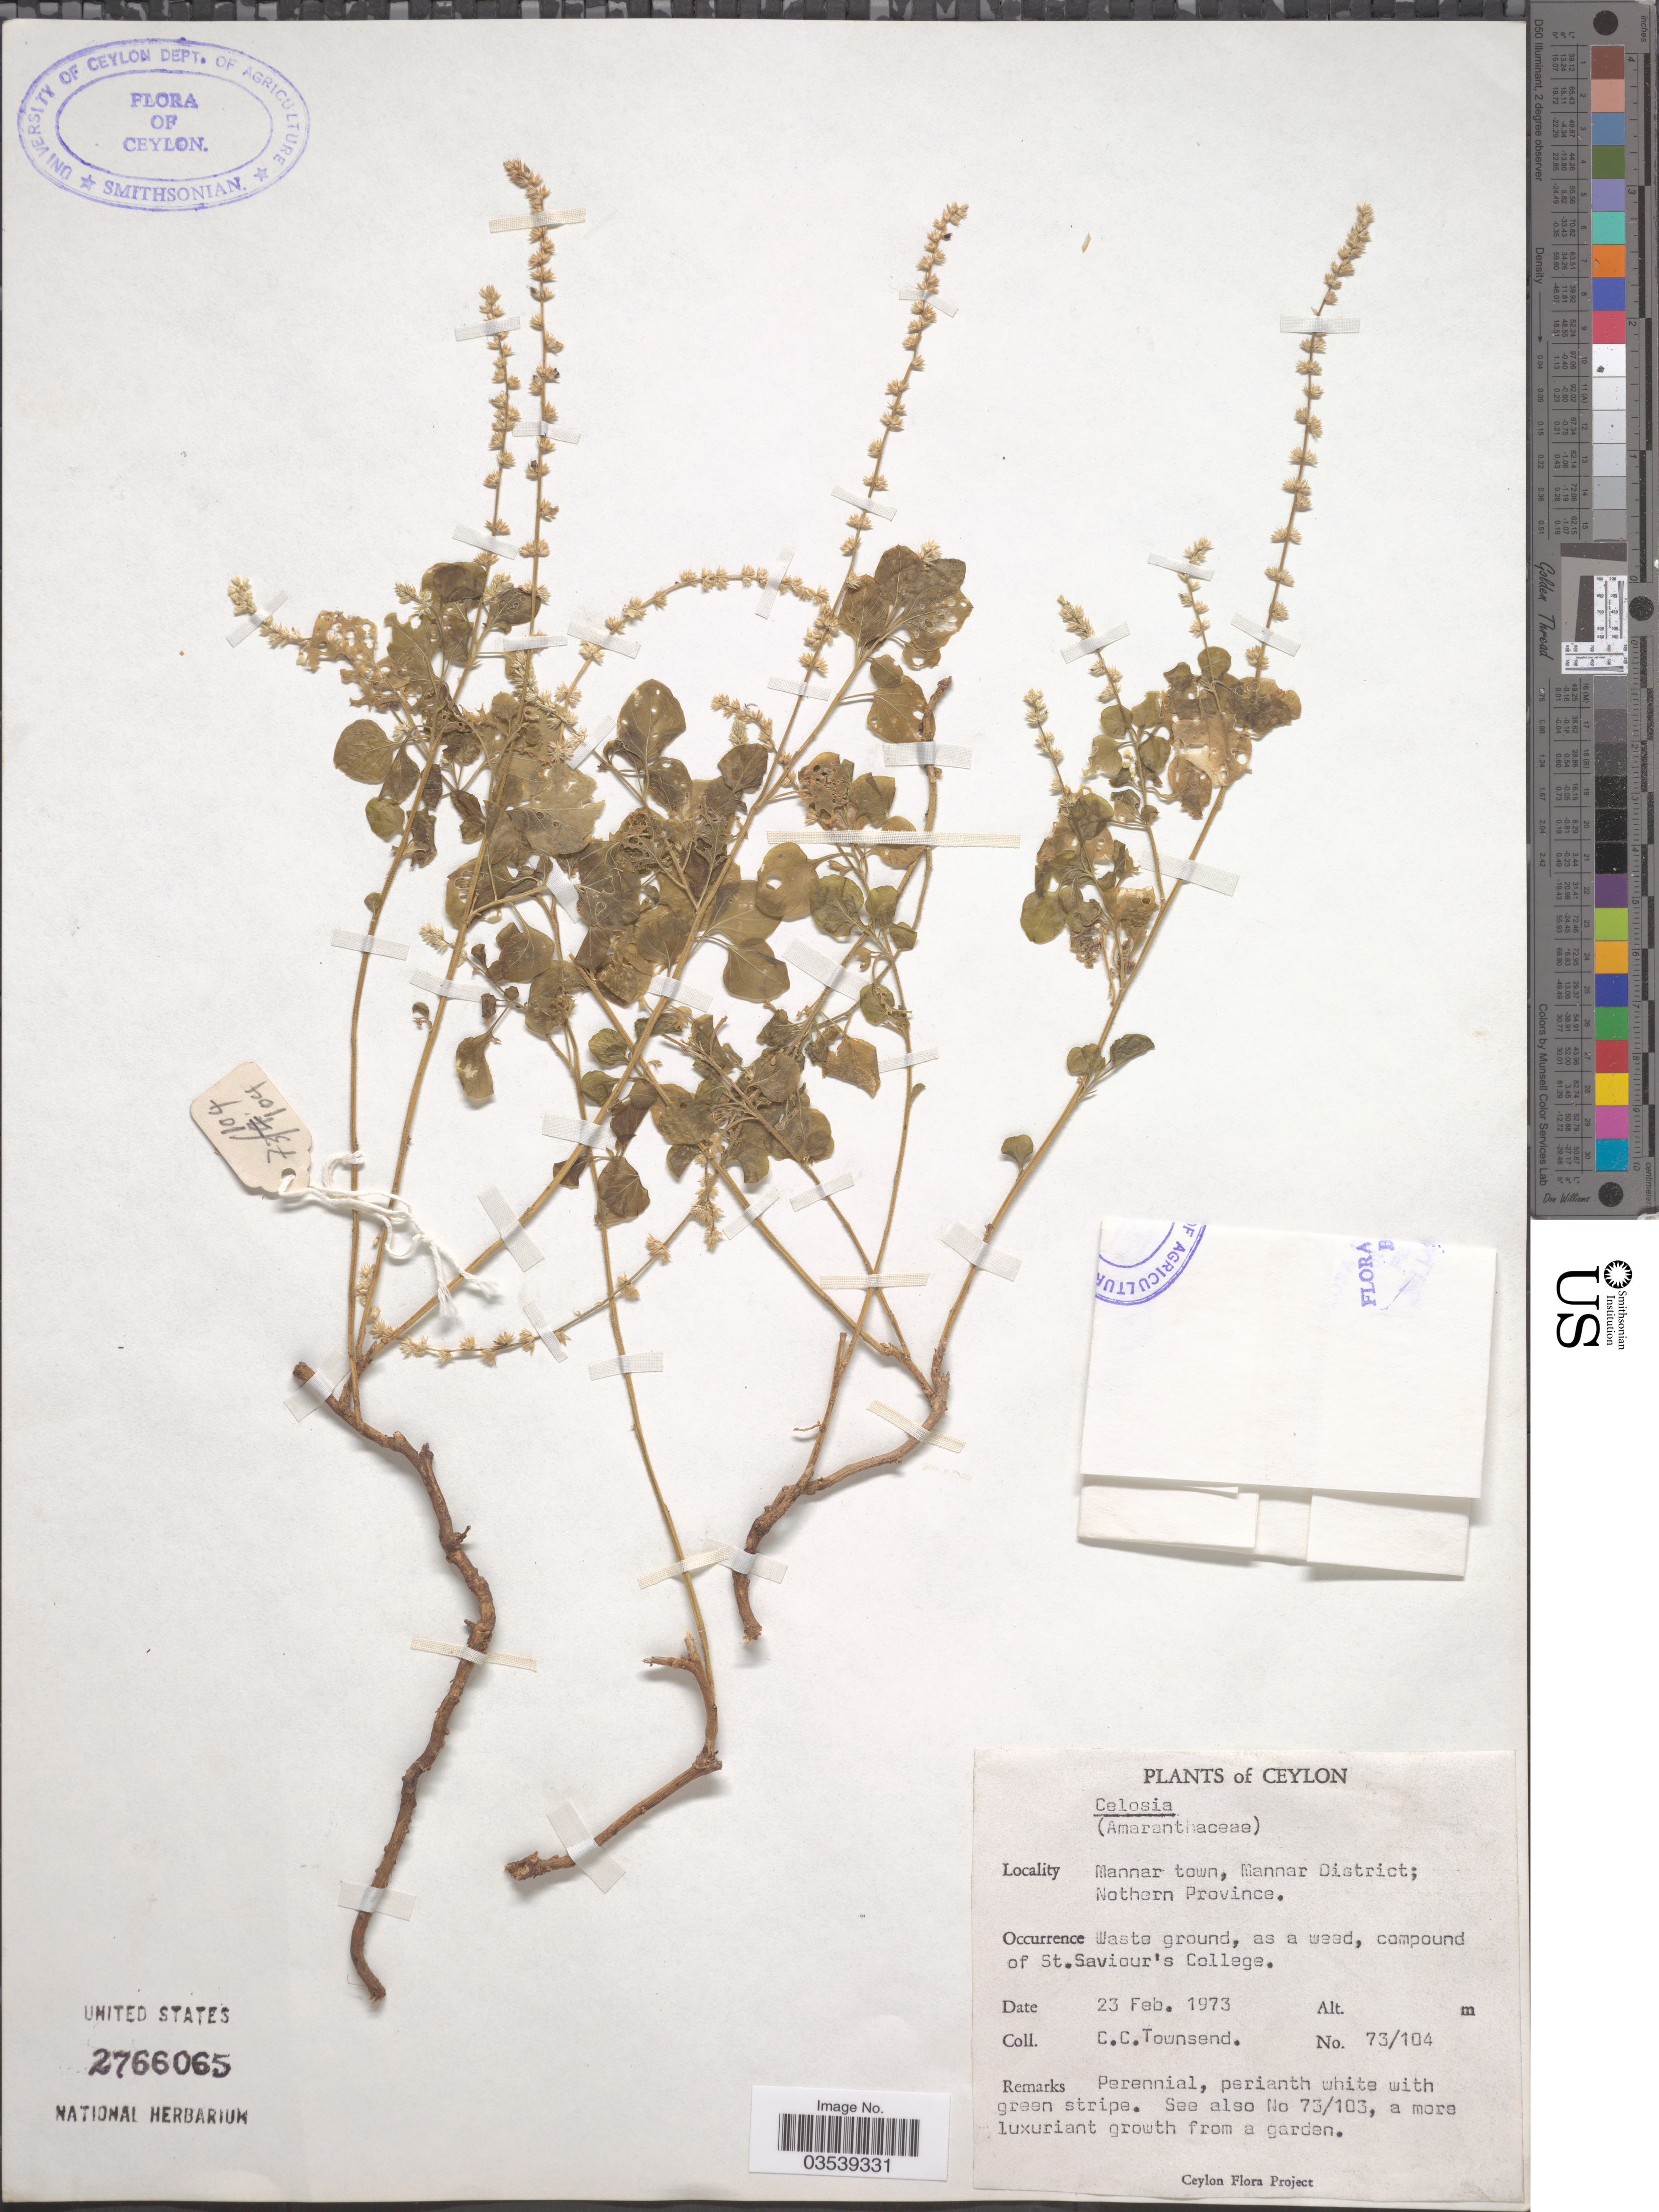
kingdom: Plantae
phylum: Tracheophyta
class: Magnoliopsida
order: Caryophyllales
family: Amaranthaceae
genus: Celosia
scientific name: Celosia pulchella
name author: Moq.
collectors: C. C. Townsend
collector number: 73/104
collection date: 1973-02-23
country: Sri Lanka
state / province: Northern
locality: Ceylon. Mannar town, Mannar District; compound of St. Saviour's College.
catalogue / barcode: US 2766065